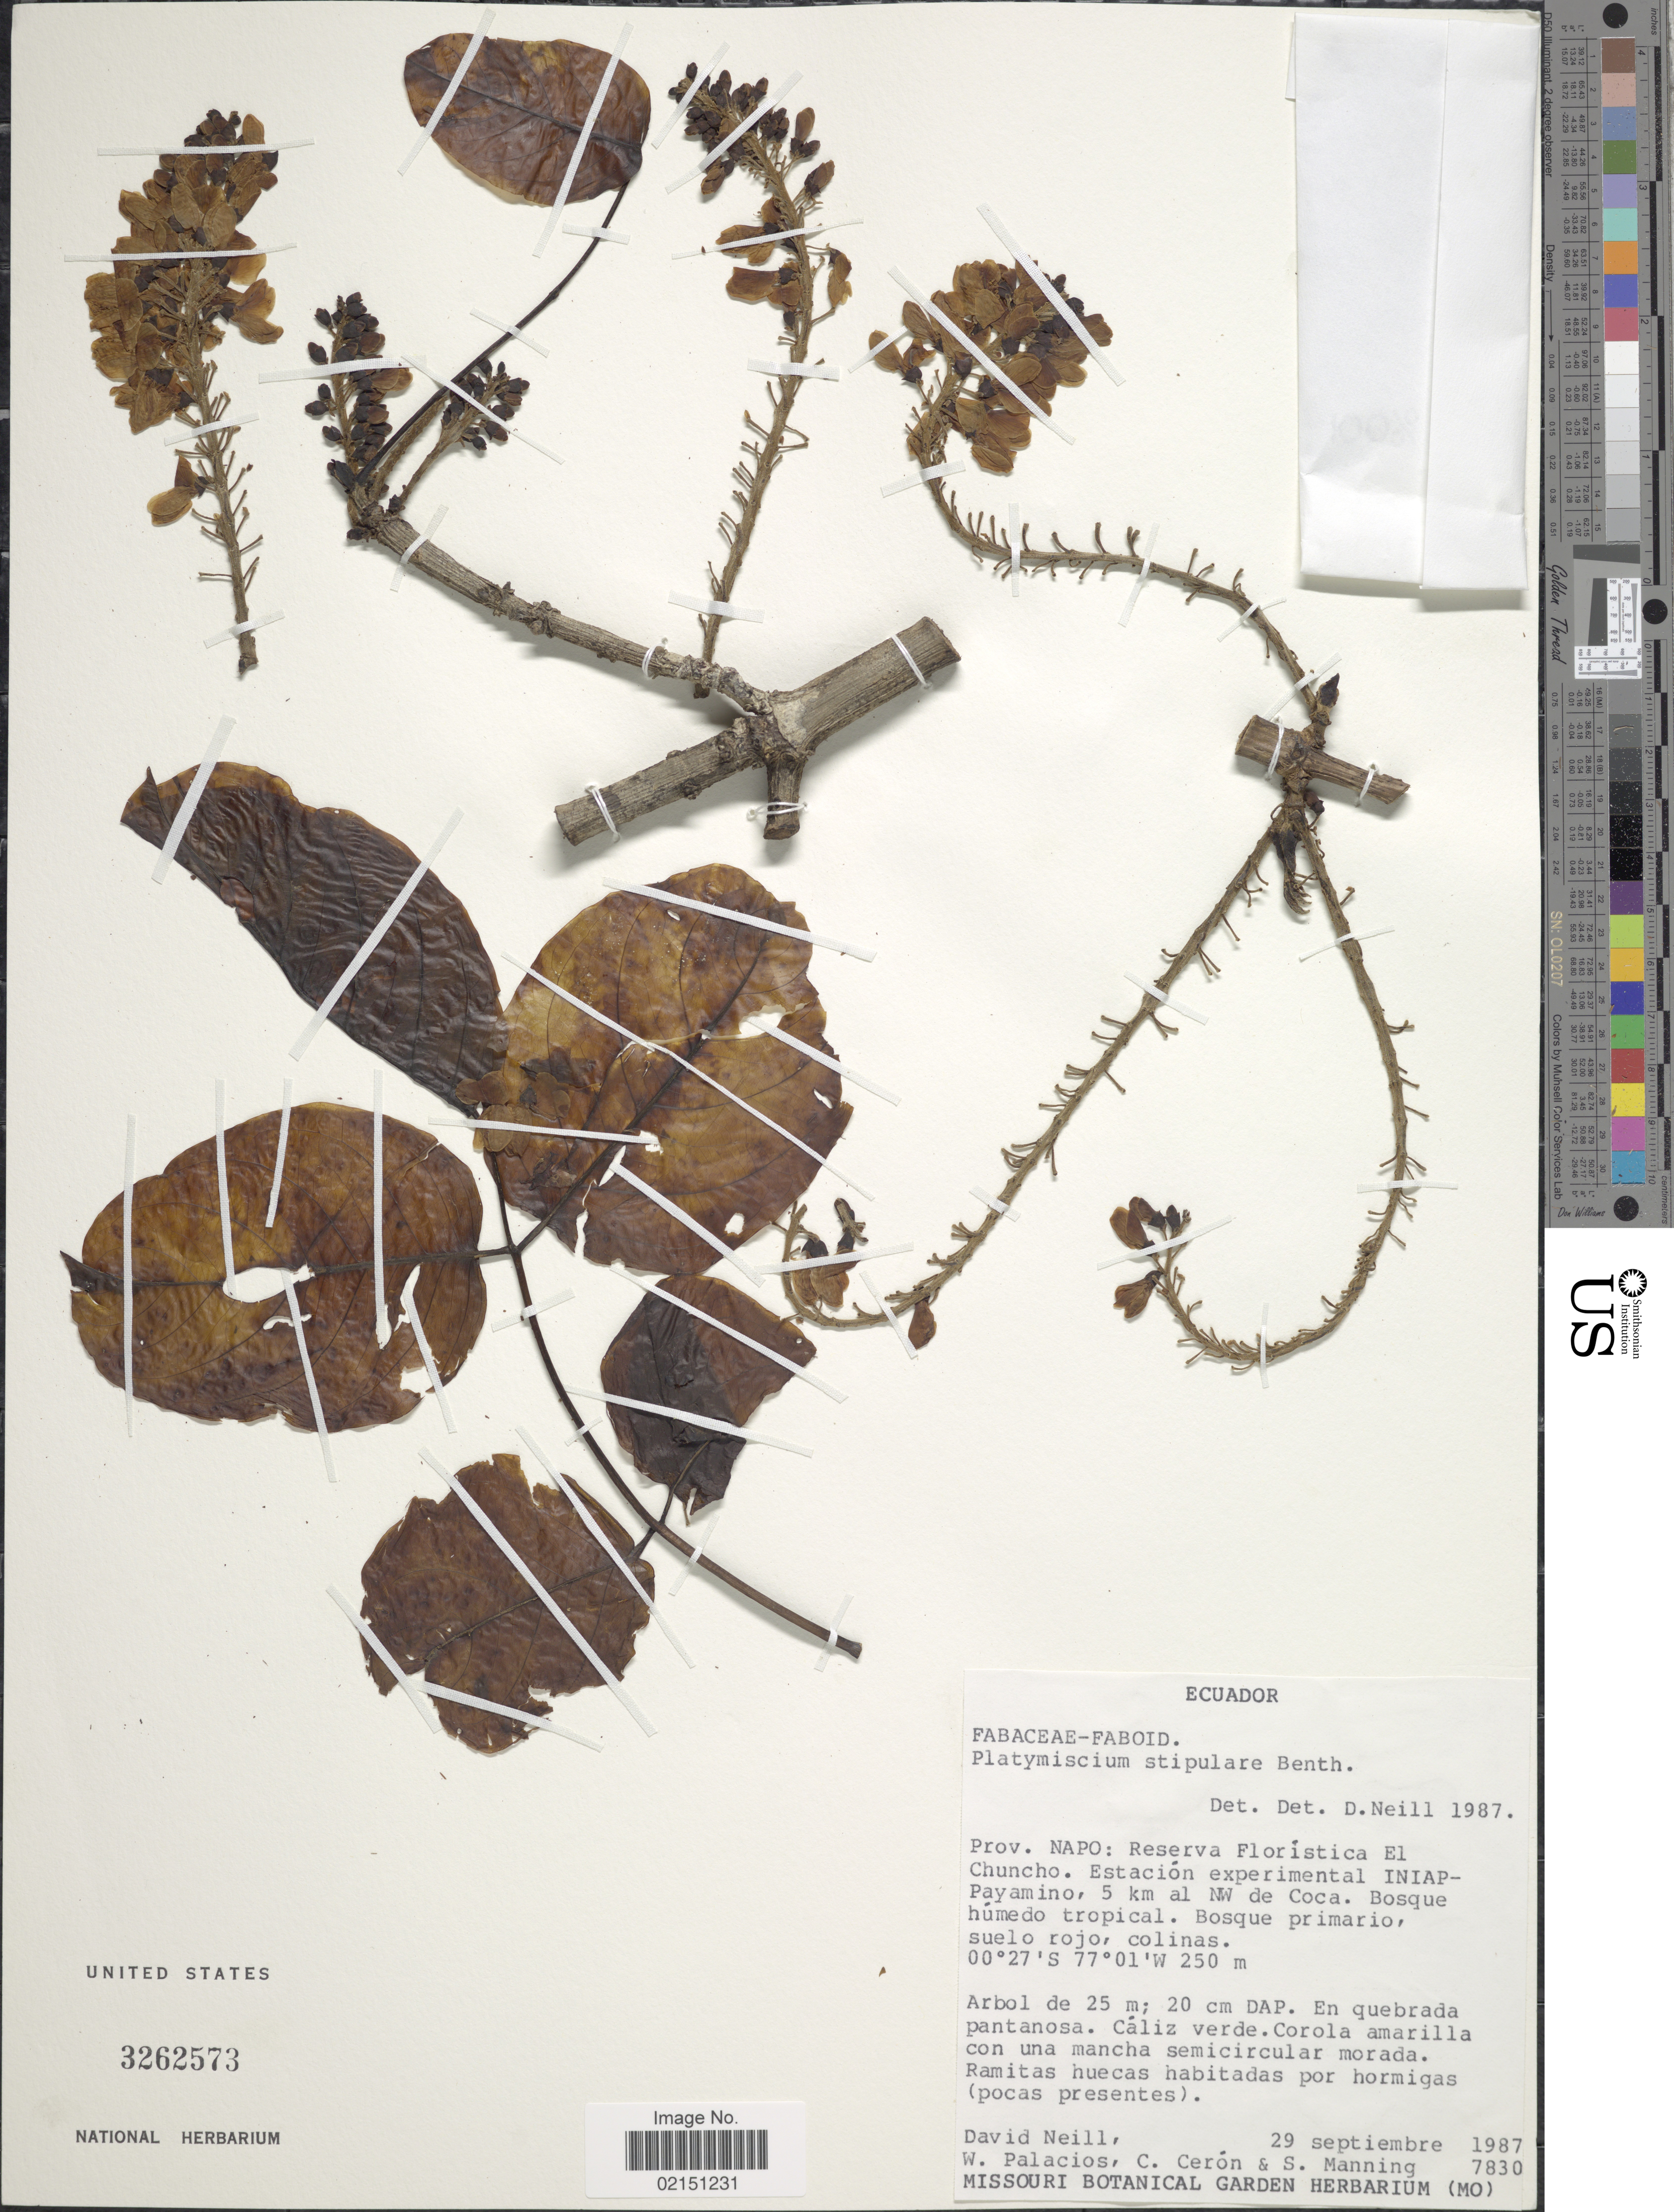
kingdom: Plantae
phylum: Tracheophyta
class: Magnoliopsida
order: Fabales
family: Fabaceae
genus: Platymiscium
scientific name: Platymiscium stipulare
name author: Benth.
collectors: D. A. Neill, W. Palacios, C. E. Cerón M. & S. Manning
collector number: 7830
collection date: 1987-09-29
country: Ecuador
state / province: Napo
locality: Reserva Floristica El Chuncho. Estacion experimental Iniap-Payamino, 5 km al NW de Coca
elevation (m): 250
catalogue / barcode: US 3262573